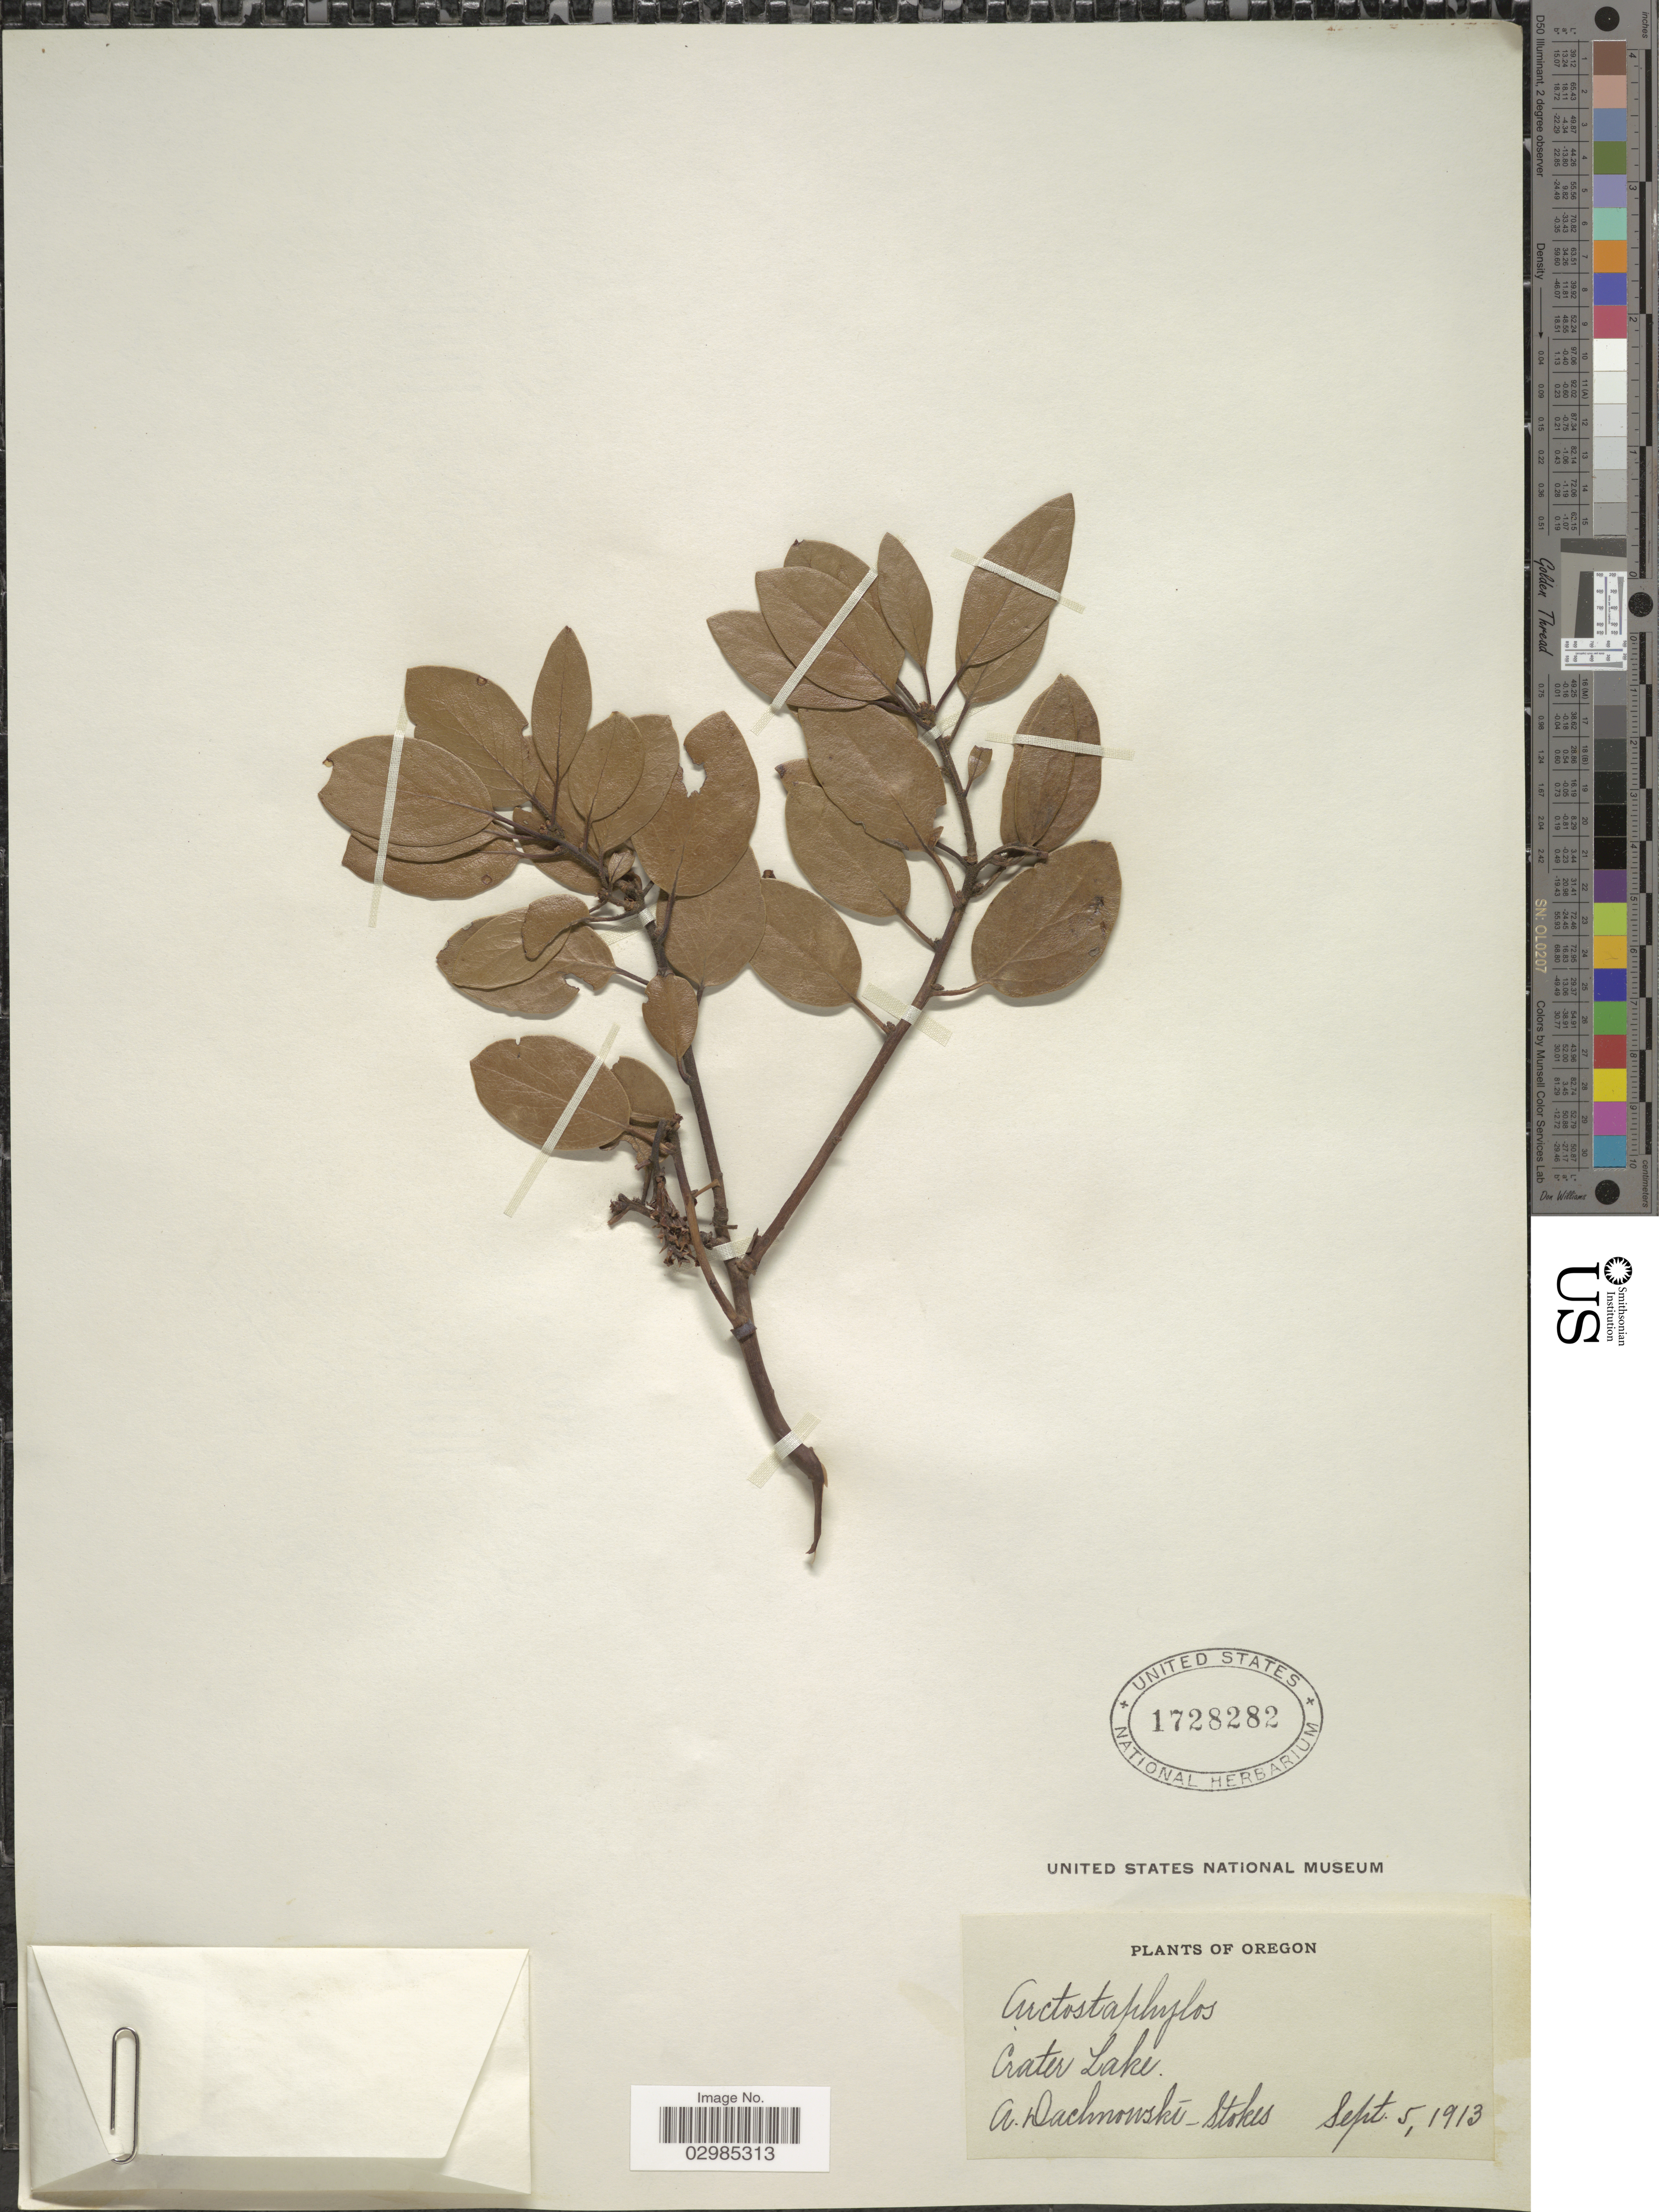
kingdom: Plantae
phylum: Tracheophyta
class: Magnoliopsida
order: Ericales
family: Ericaceae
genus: Arctostaphylos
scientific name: Arctostaphylos cratericola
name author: (Donn. Sm.) Donn. Sm.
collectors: A. P. Dachnowski-Stokes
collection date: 1913-09-05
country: United States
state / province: Oregon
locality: Crater Lake.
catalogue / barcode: US 1728282